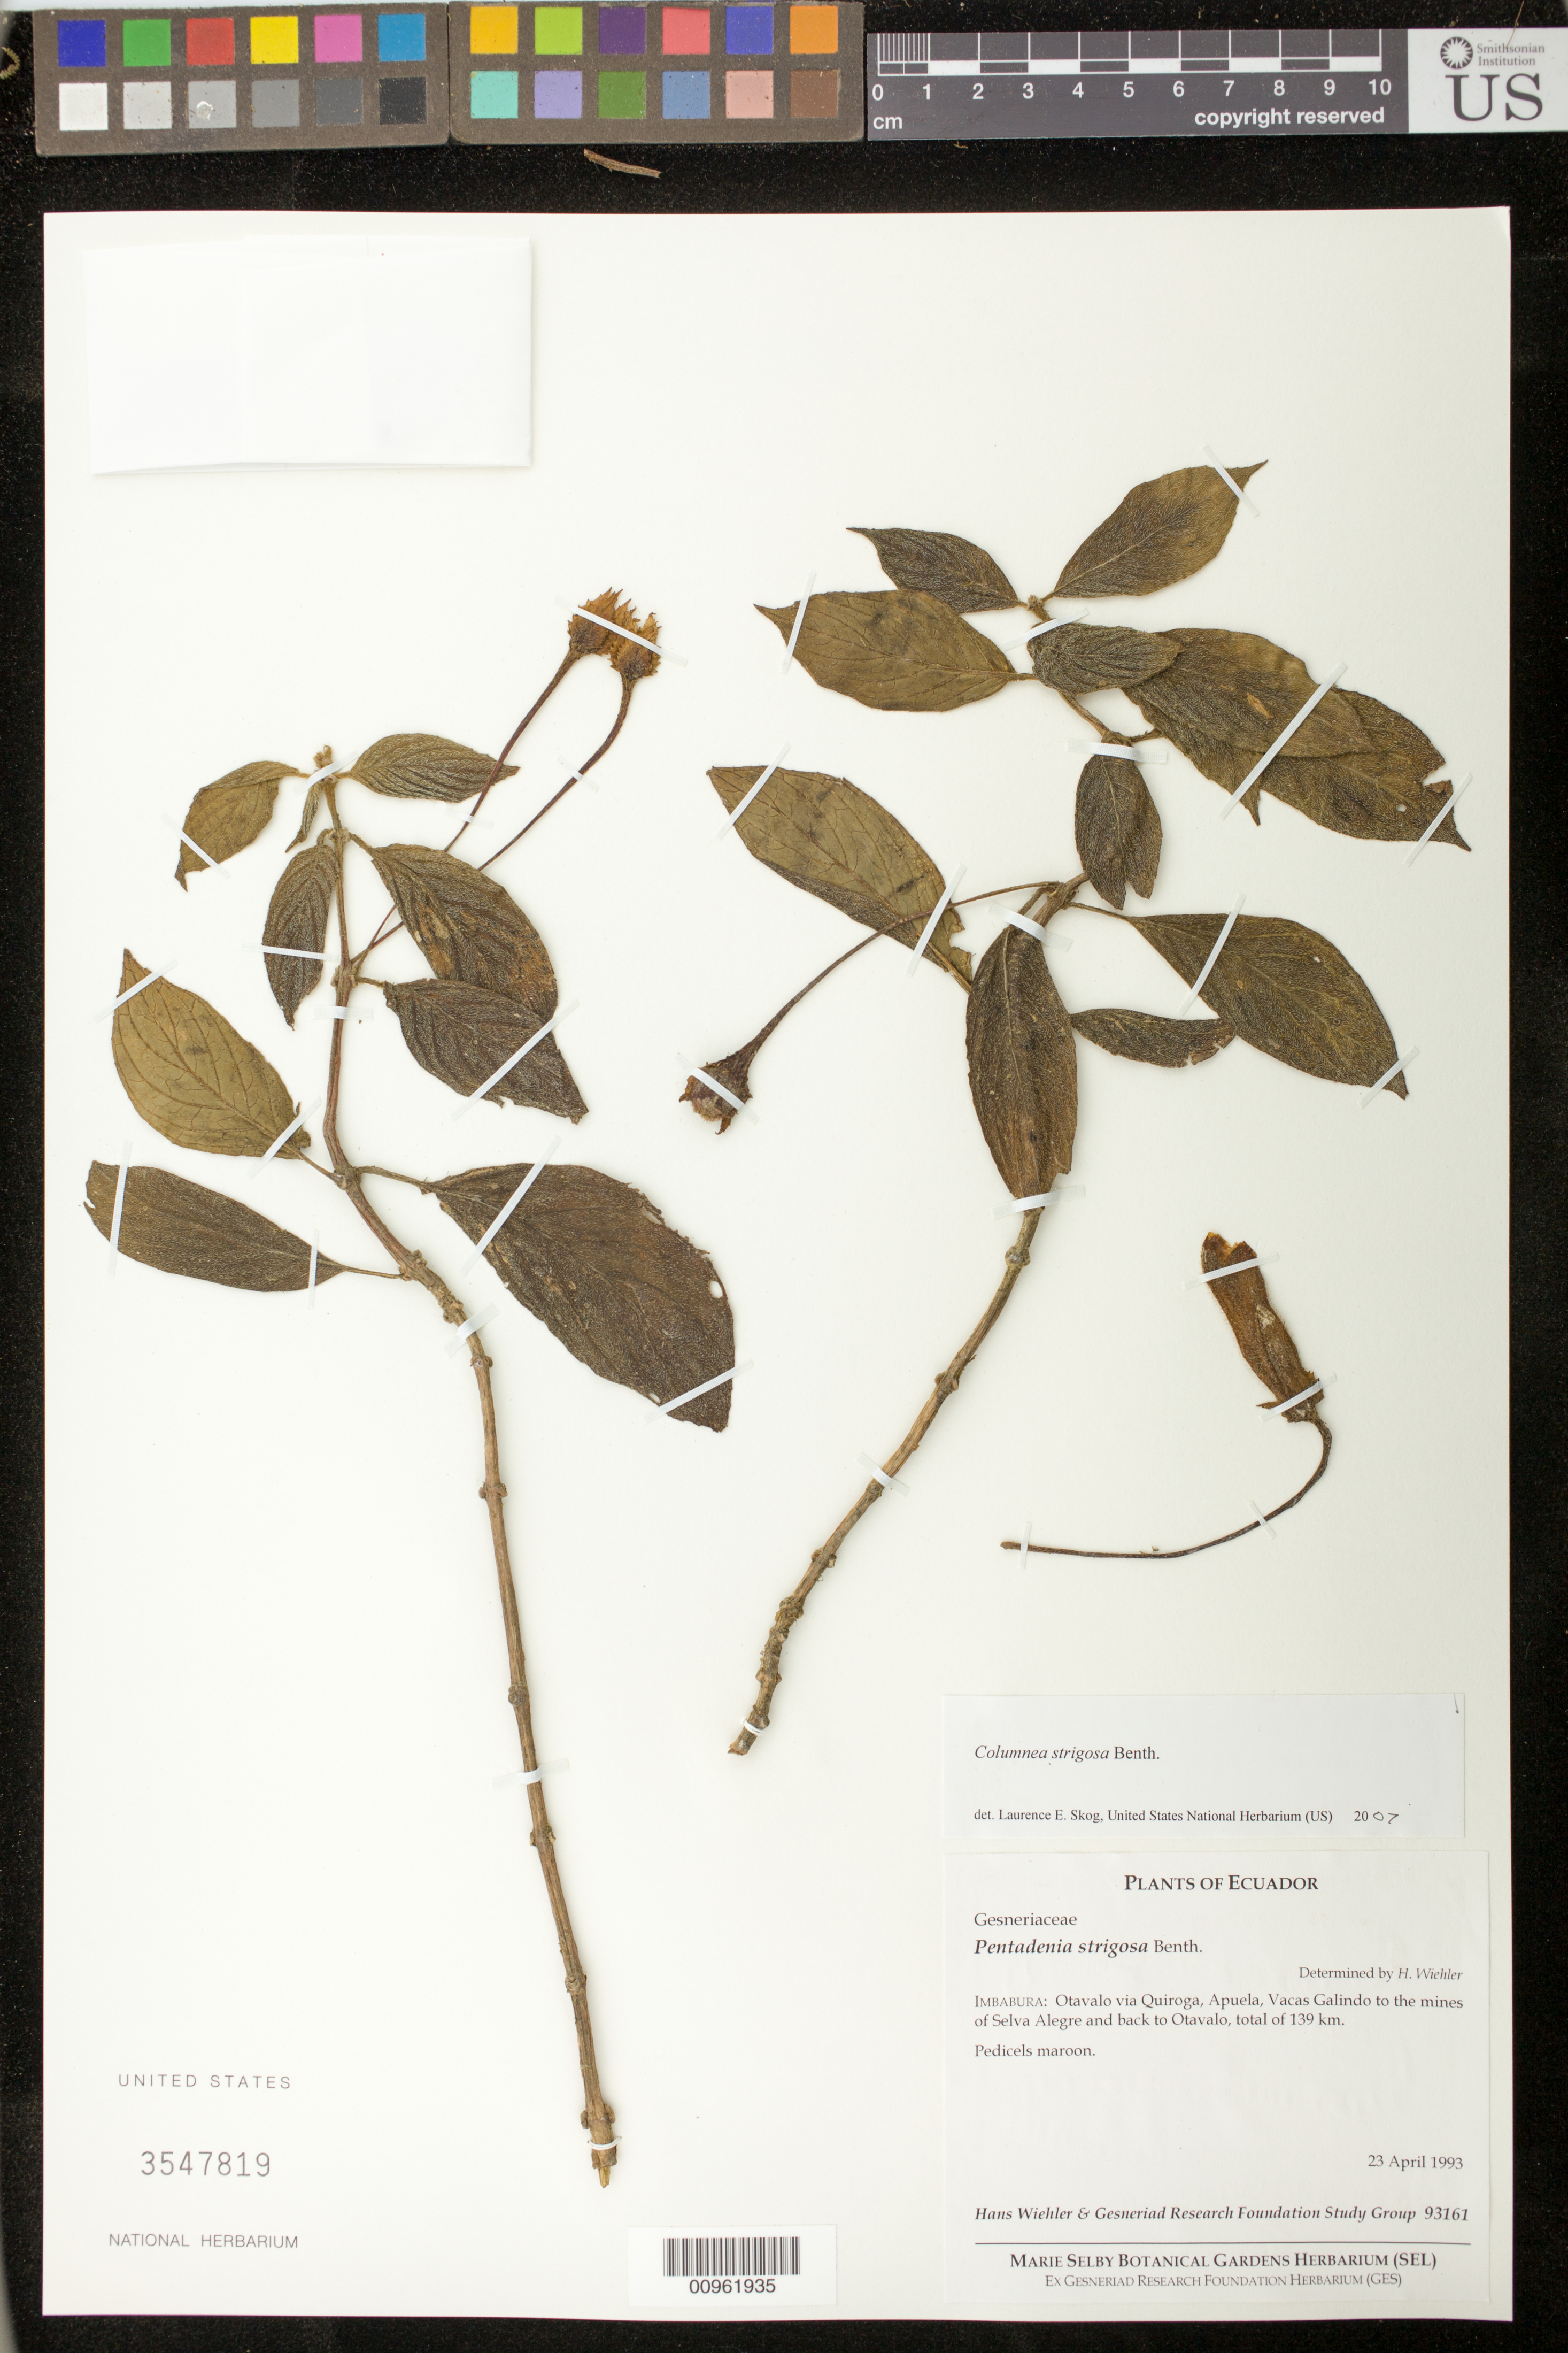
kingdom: Plantae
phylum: Tracheophyta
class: Magnoliopsida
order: Lamiales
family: Gesneriaceae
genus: Columnea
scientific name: Columnea strigosa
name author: Benth.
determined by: Skog, Laurence E.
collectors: H. J. Wiehler & GRF Study Group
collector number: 93161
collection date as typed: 23 Apr 1993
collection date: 1993-04-23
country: Ecuador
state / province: Imbabura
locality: Imbabura: Otavalo via Quiroga, Apuela, Vacas Galindo to the mines of Selva Alegre and back to Otavalo, total of 139 km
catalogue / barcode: US 3547819